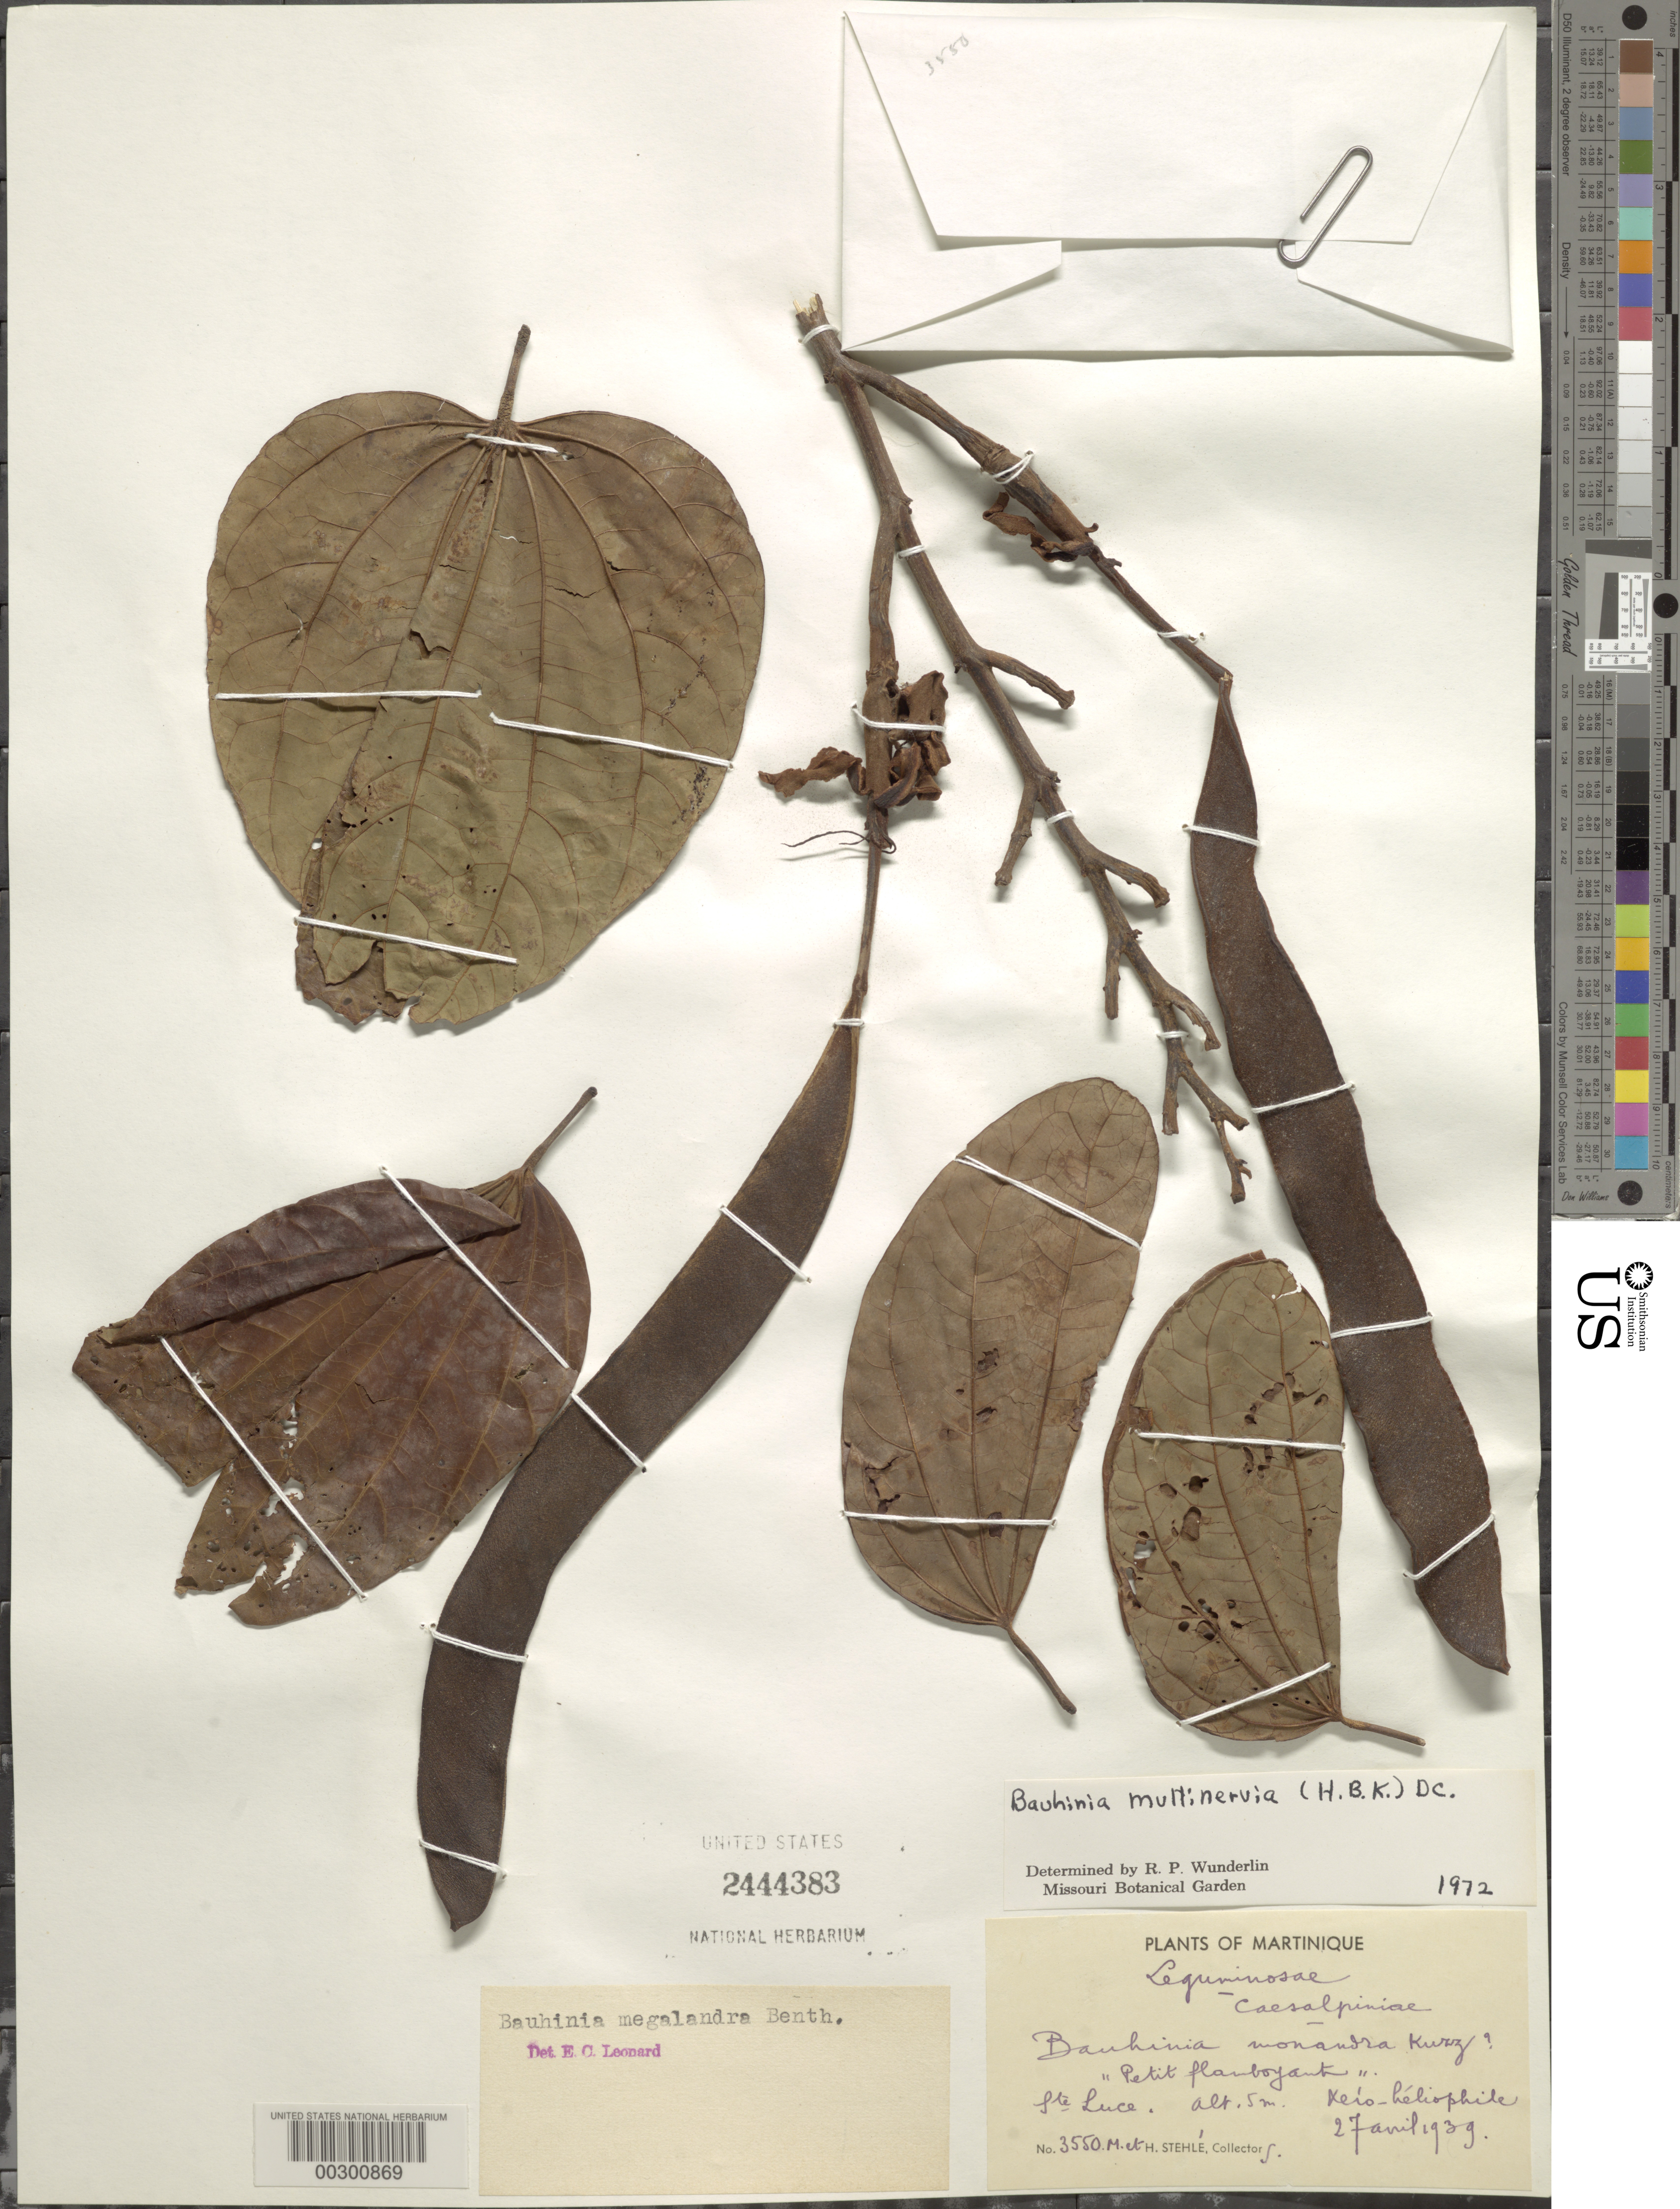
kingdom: Plantae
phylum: Tracheophyta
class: Magnoliopsida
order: Fabales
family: Fabaceae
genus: Bauhinia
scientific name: Bauhinia multinervia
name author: (Kunth) DC.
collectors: H. Stehlé & M. Stehlé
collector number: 3550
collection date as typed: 27 Apr 1939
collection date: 1939-04-27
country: Martinique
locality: St. luce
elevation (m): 5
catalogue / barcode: US 2444383